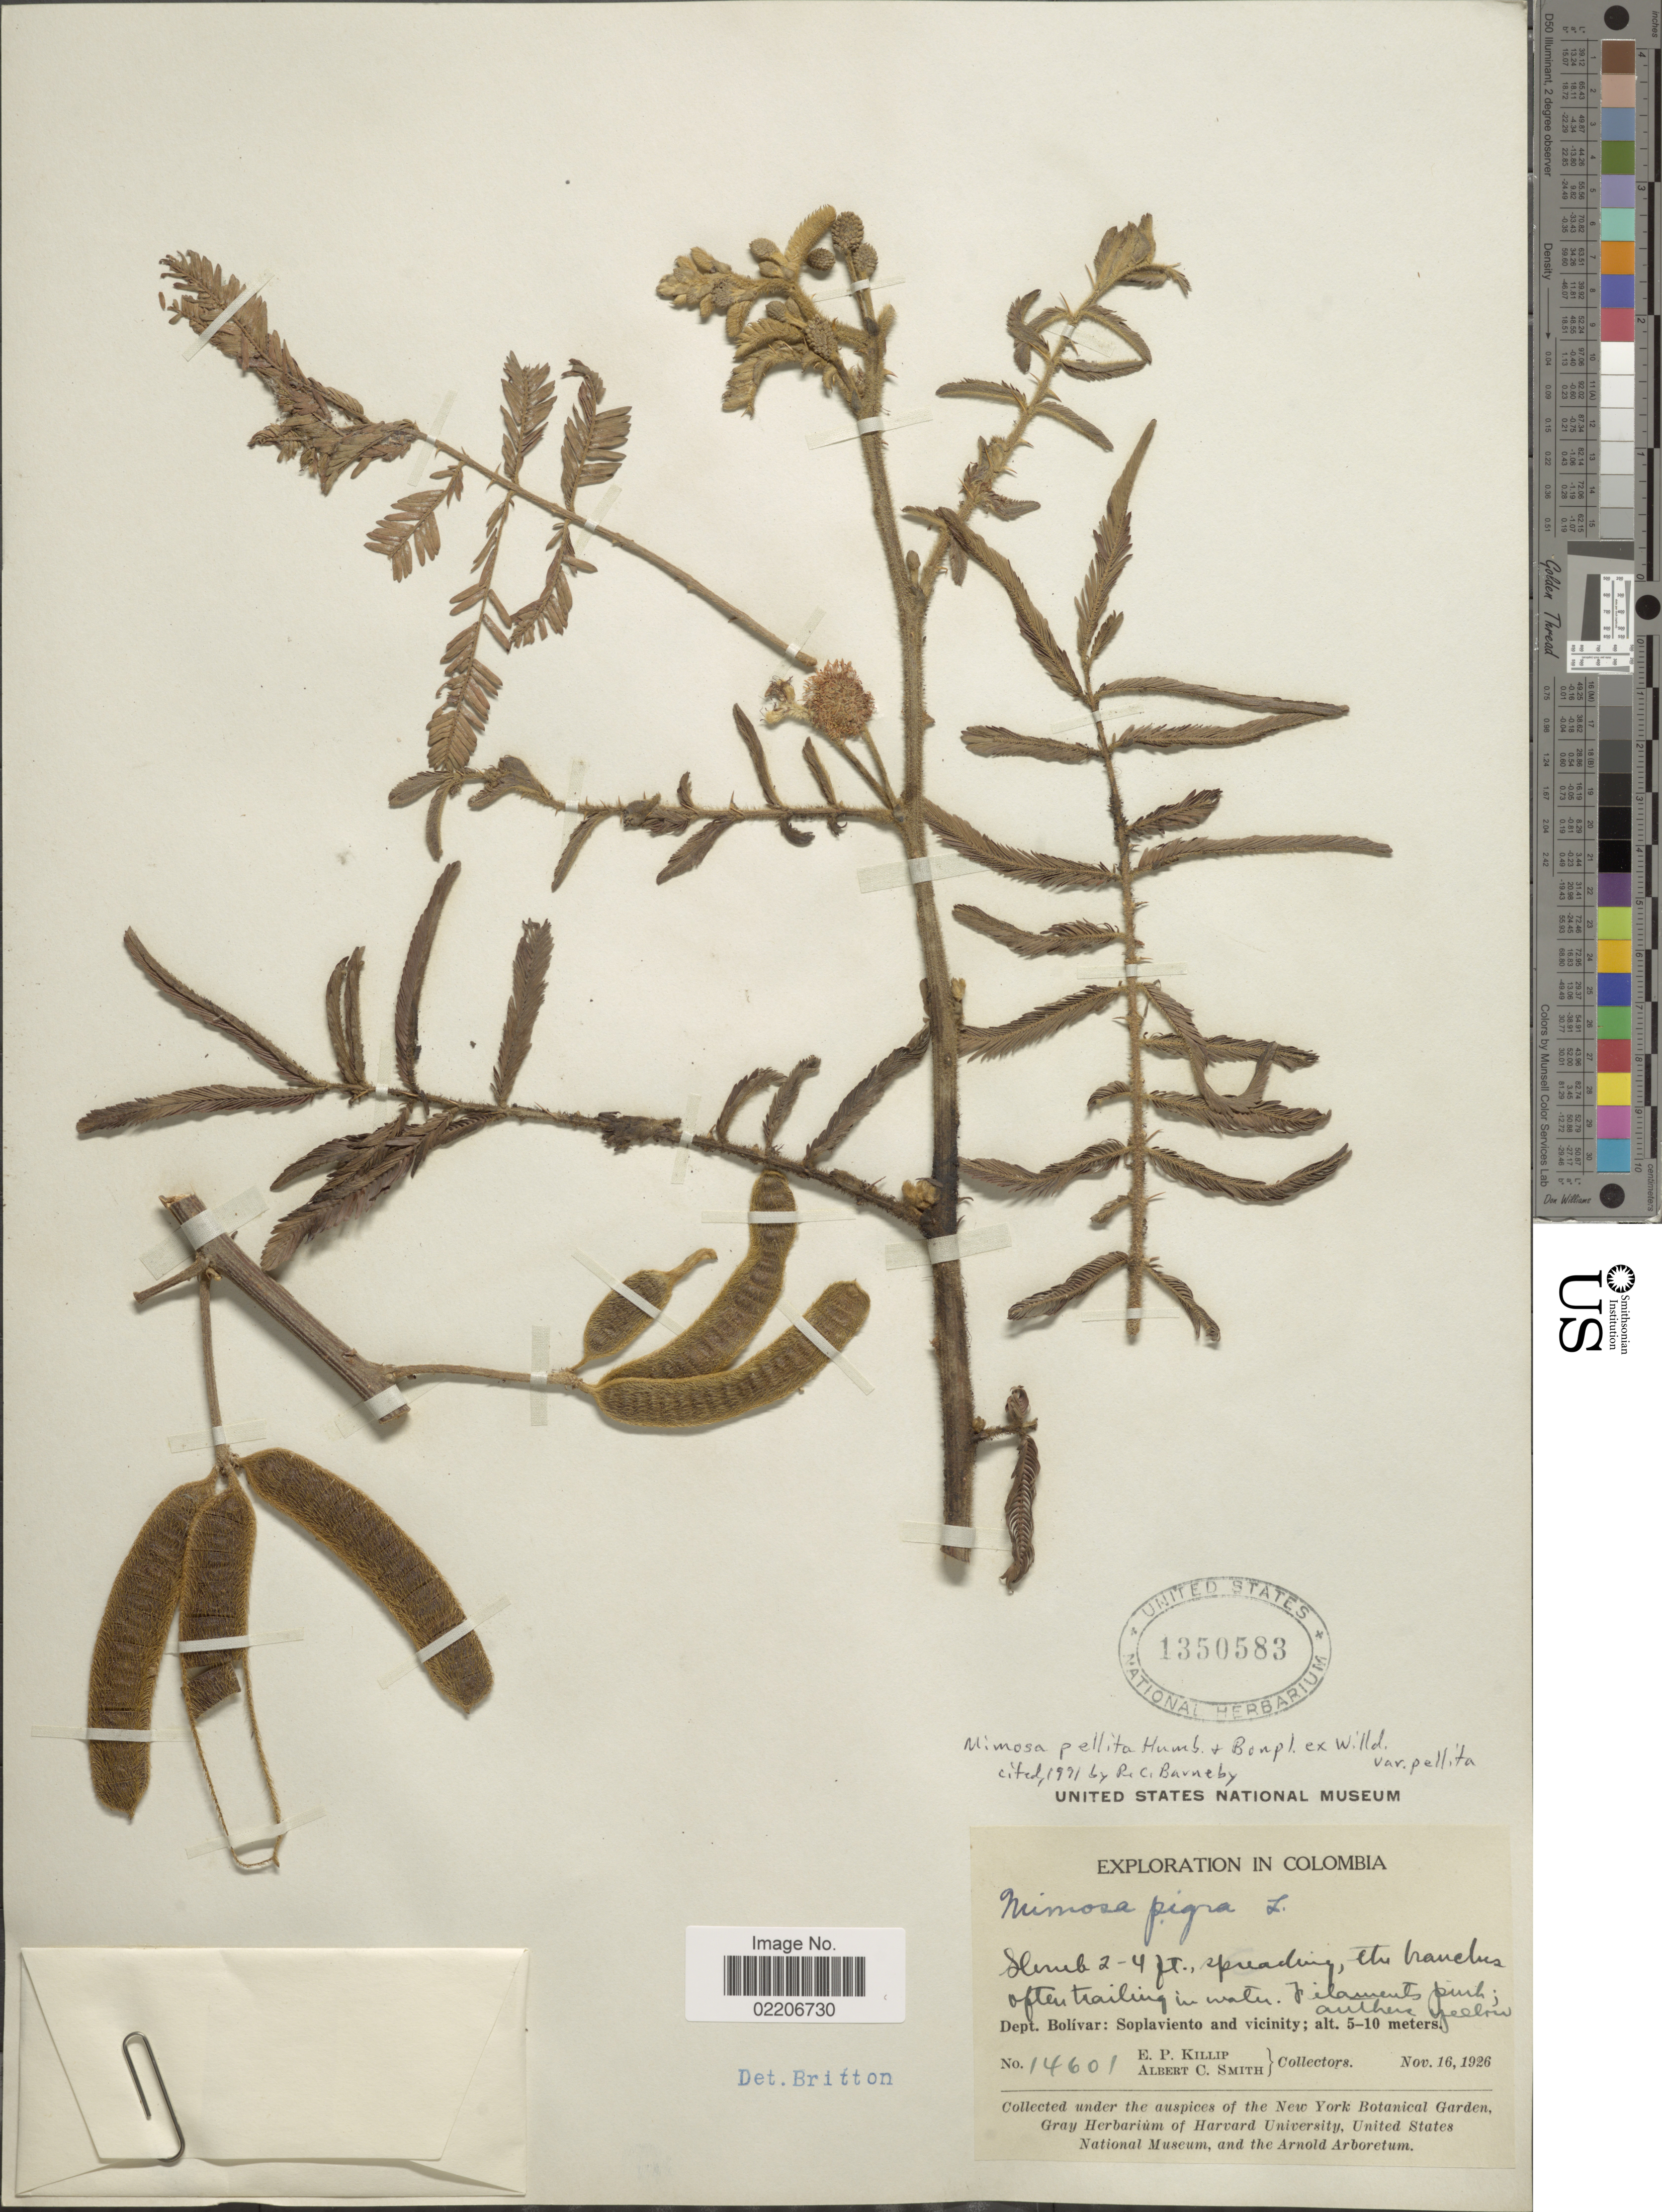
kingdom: Plantae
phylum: Tracheophyta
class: Magnoliopsida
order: Fabales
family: Fabaceae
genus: Mimosa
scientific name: Mimosa pellita var. pellita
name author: Humb. & Bonpl. ex Willd.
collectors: E. P. Killip & A. C. Smith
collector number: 14601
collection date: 1926-11-16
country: Colombia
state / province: Bolívar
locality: Soplaviento and Vicinity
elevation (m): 5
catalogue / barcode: US 1350583